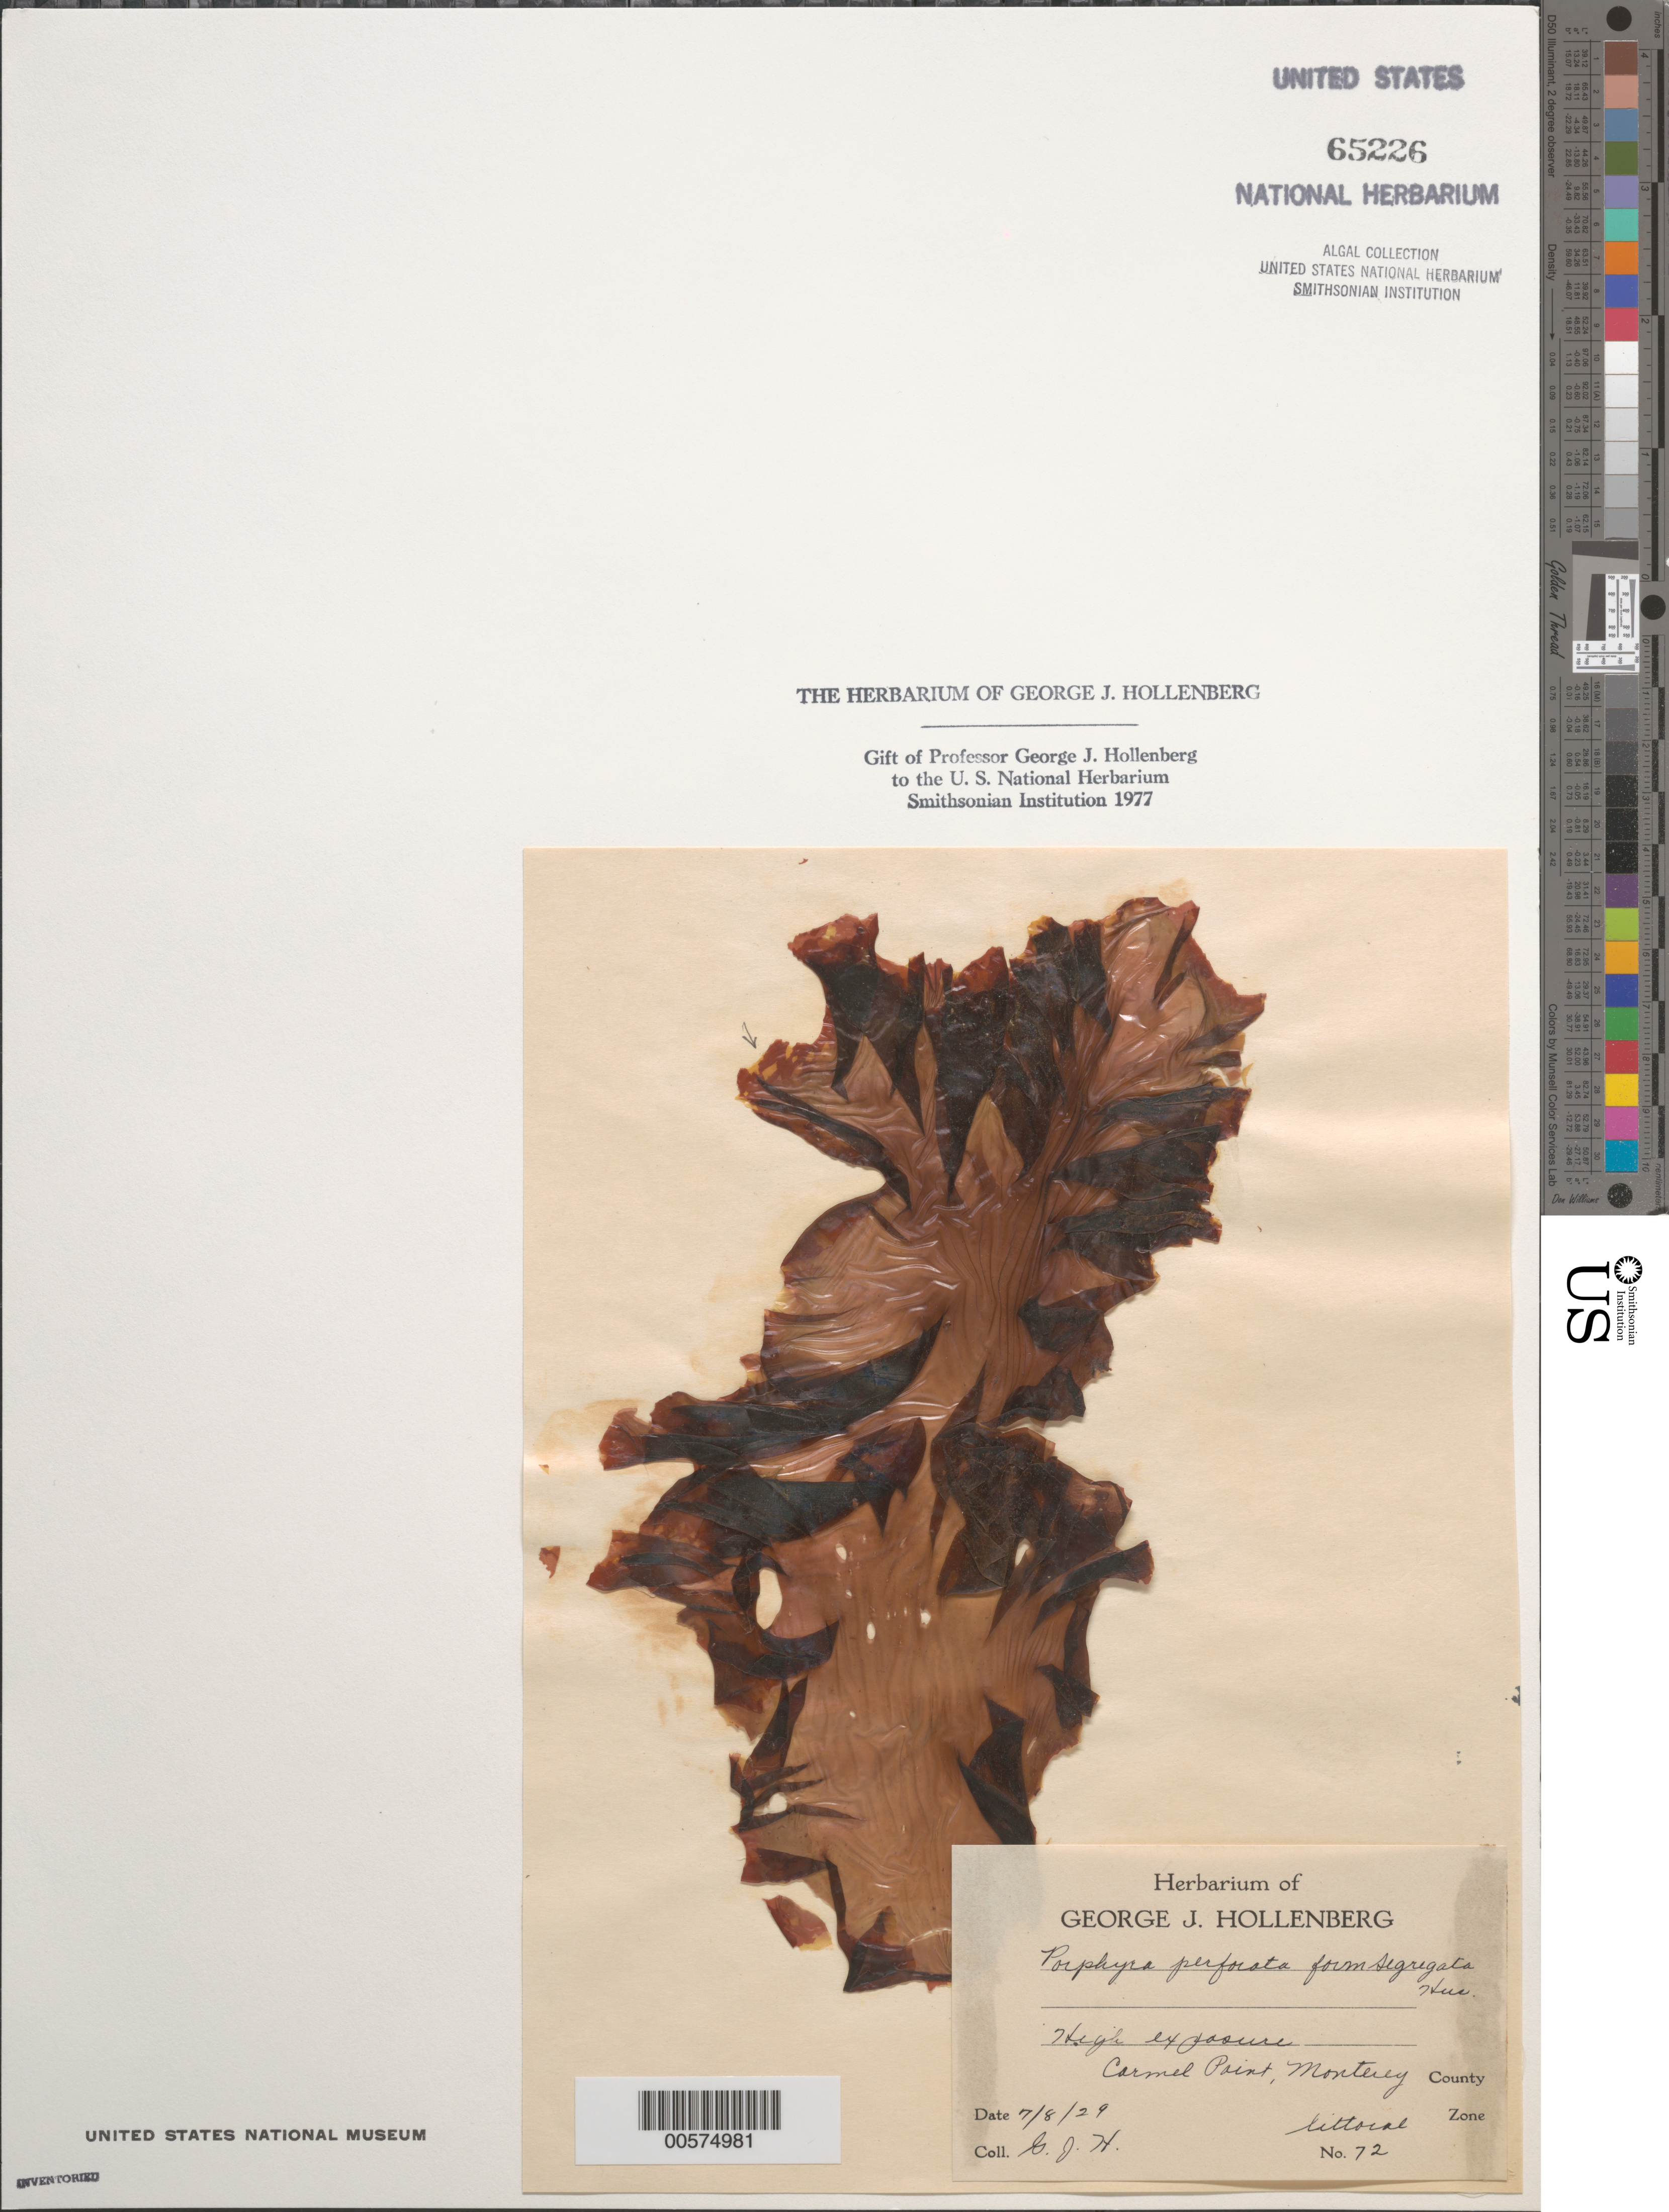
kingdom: Plantae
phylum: Rhodophyta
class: Bangiophyceae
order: Bangiales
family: Bangiaceae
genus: Pyropia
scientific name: Pyropia perforata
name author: (J. Agardh) S.C. Lindstrom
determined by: Algae name updating Project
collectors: G. Hollenberg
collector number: GJH 72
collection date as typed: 08 Jul 1929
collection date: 1929-07-08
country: United States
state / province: California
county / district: Monterey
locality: Carmel Point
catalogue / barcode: US 65226